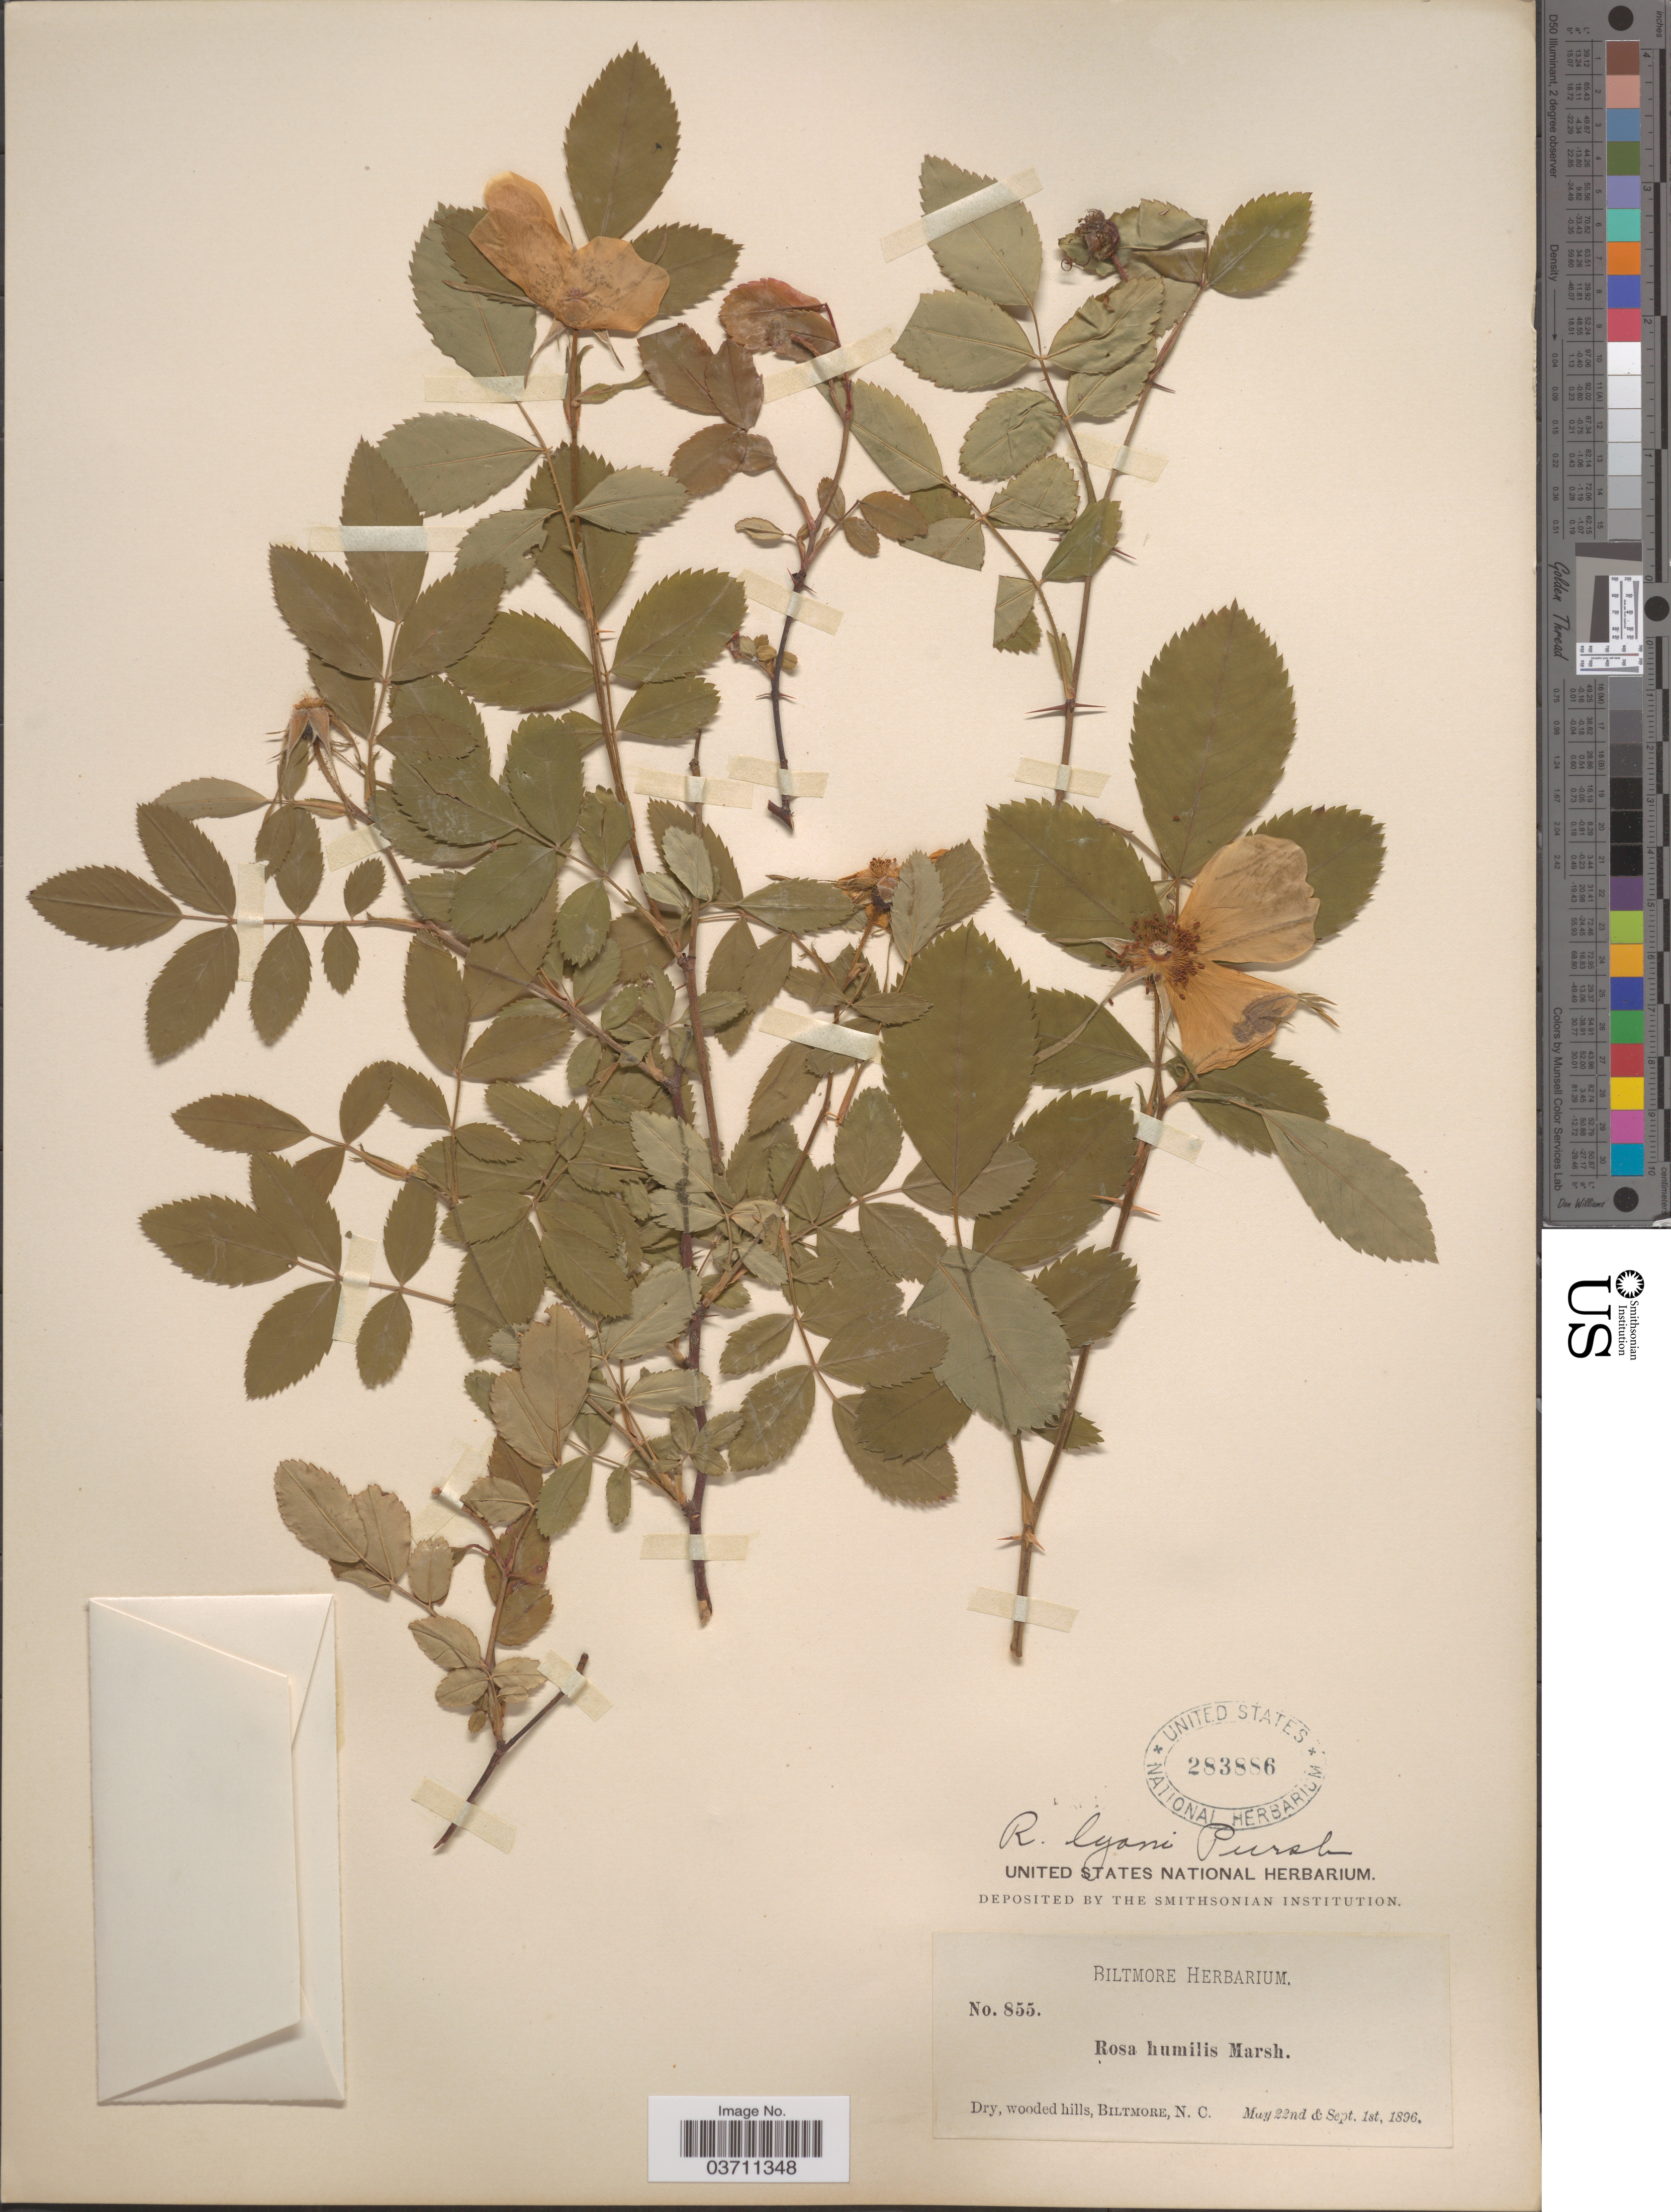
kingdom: Plantae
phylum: Tracheophyta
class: Magnoliopsida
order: Rosales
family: Rosaceae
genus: Rosa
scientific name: Rosa lyoni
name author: Pursh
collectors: ex herb. Biltmore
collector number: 855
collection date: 1896-05-22/1896-09-01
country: United States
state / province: North Carolina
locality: Biltmore.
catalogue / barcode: US 283886